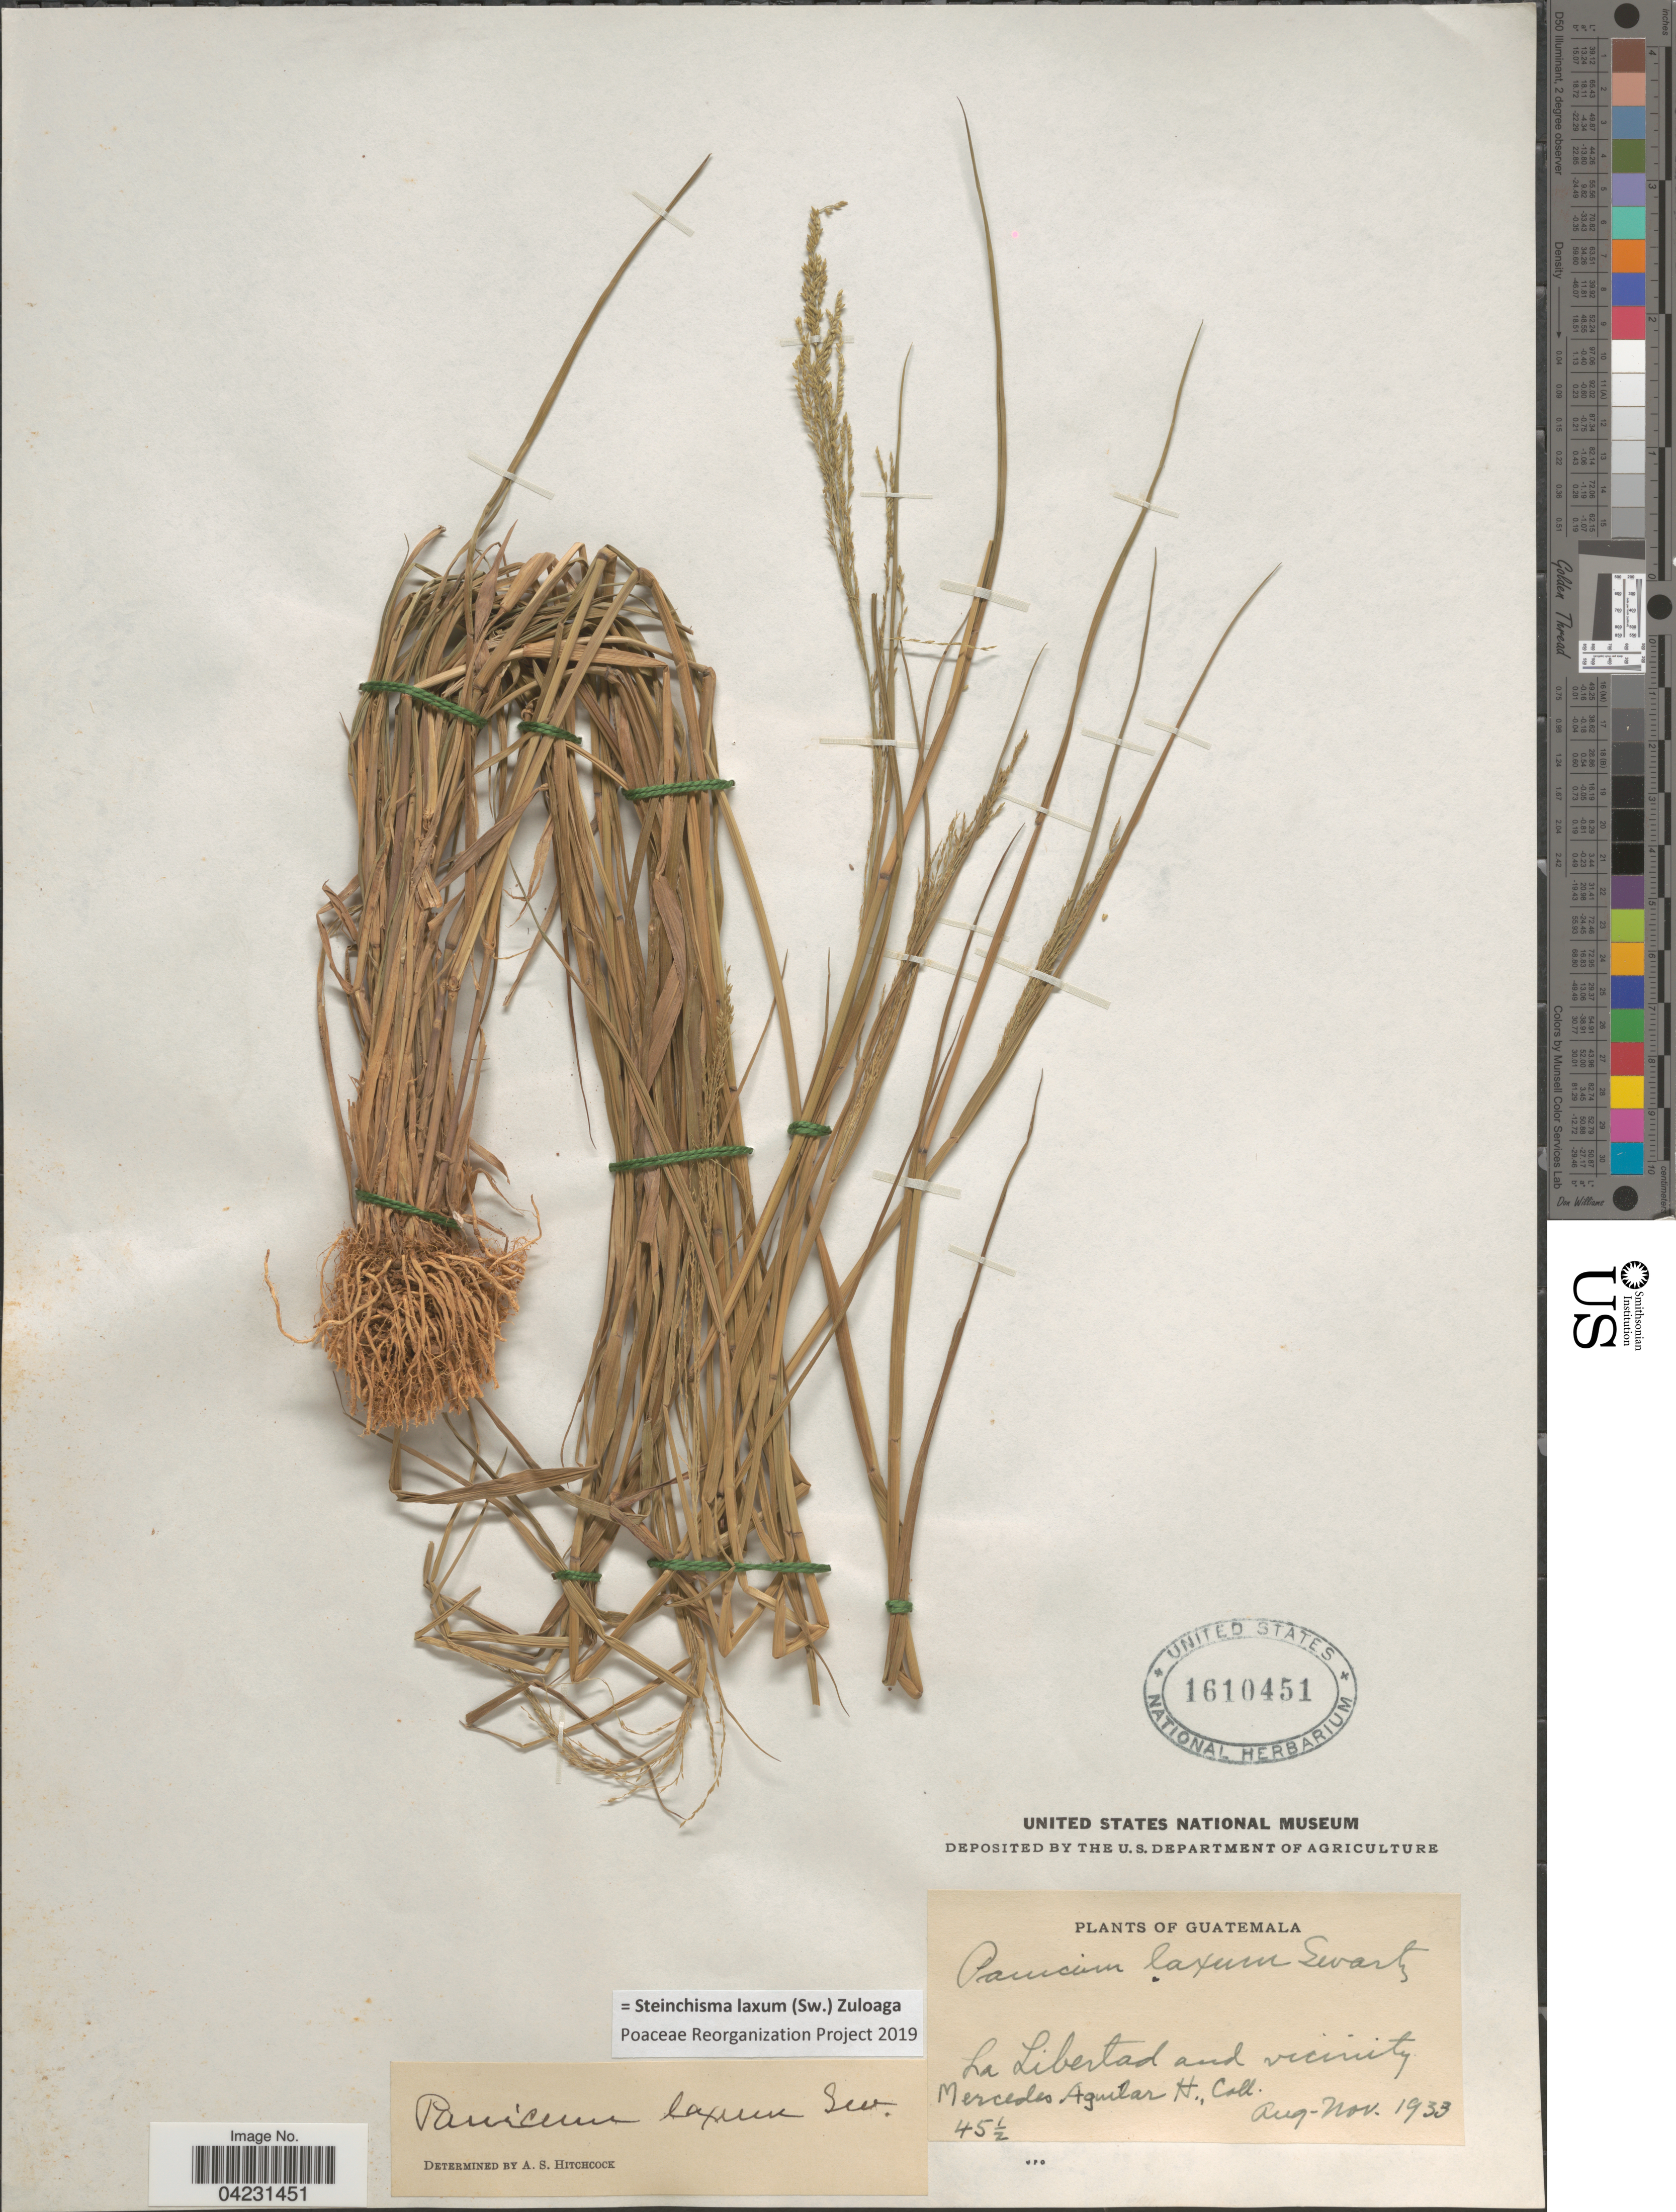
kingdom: Plantae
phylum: Tracheophyta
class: Liliopsida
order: Poales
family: Poaceae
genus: Steinchisma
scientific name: Steinchisma laxum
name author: (Sw.) Zuloaga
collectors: M. Aguilar H.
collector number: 45½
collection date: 1933-08/1933-11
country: Guatemala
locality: La Libertad and vicinity.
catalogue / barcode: US 1610451